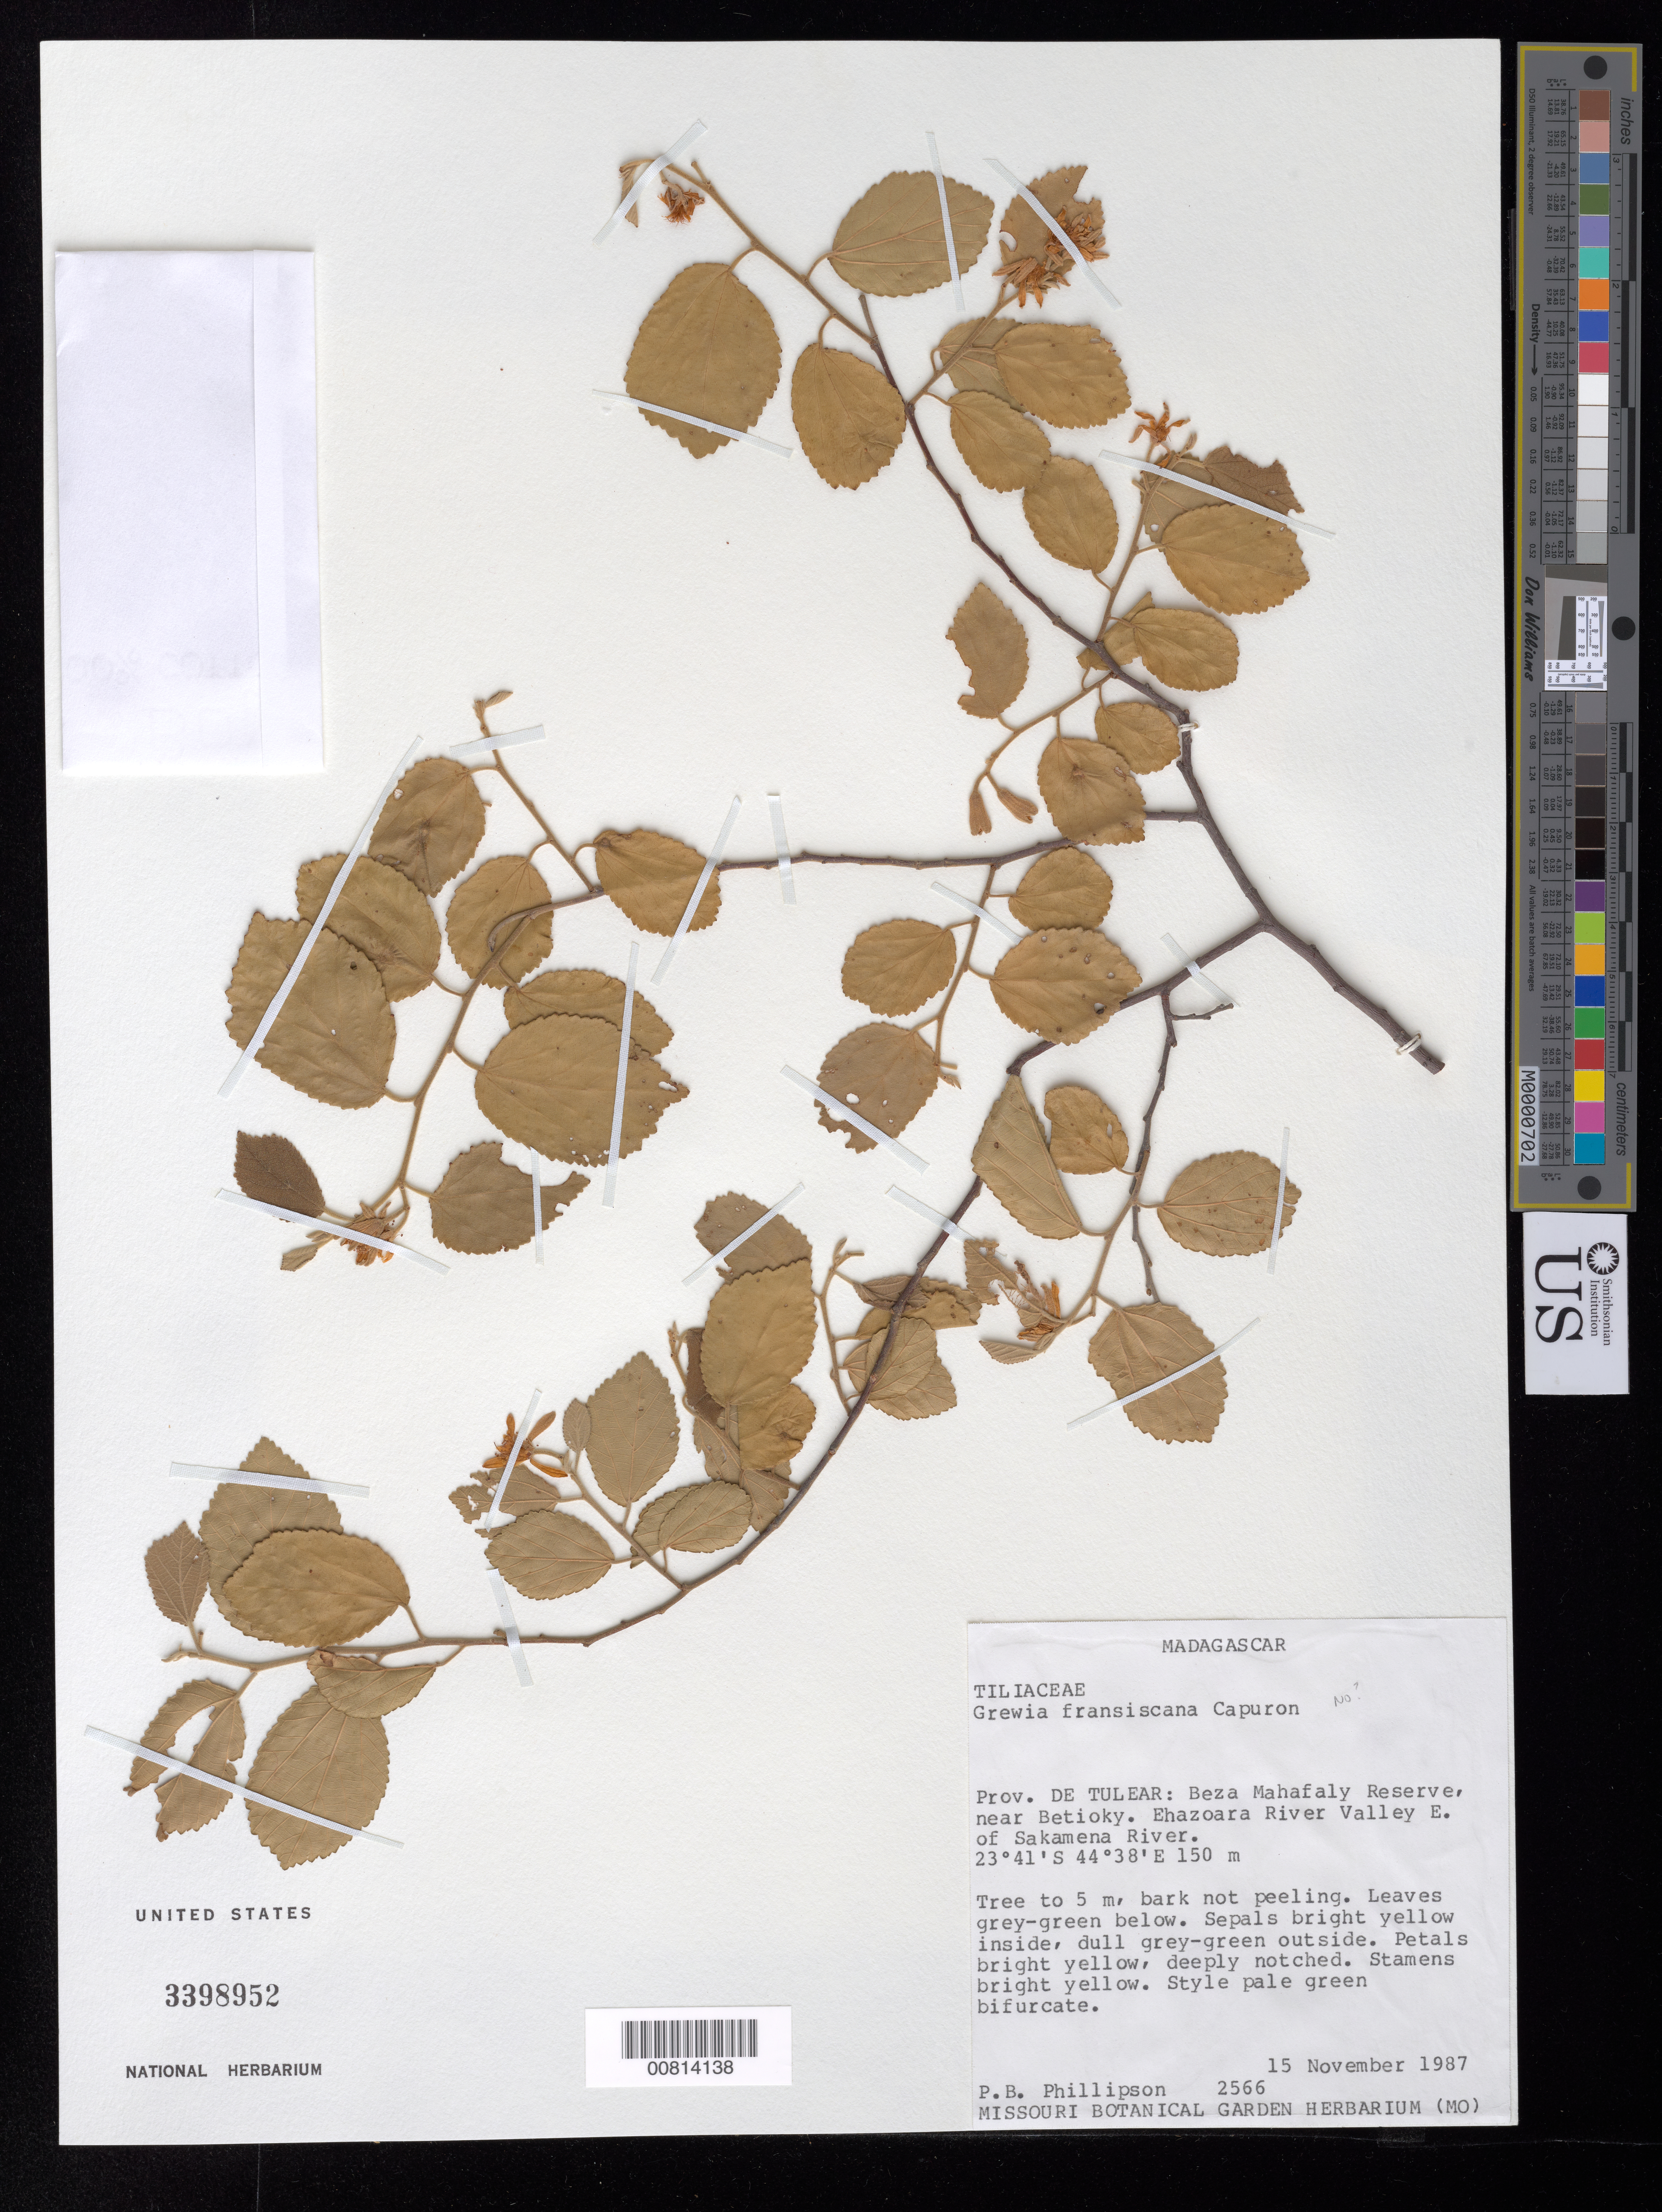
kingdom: Plantae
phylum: Tracheophyta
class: Magnoliopsida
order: Malvales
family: Malvaceae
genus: Grewia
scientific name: Grewia meridionalis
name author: Capuron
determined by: Dorr, Laurence J., Curator (BOT), Smithsonian Institution - National Museum of Natural History (UNITED STATES)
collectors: P. B. Phillipson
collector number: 2566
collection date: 1987-11-15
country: Madagascar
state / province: Atsimo-Andrefana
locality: Beza Mhafaly Reserve, near Betioky. Ehazoara River Valley E of Sakamena River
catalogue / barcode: US 3398952